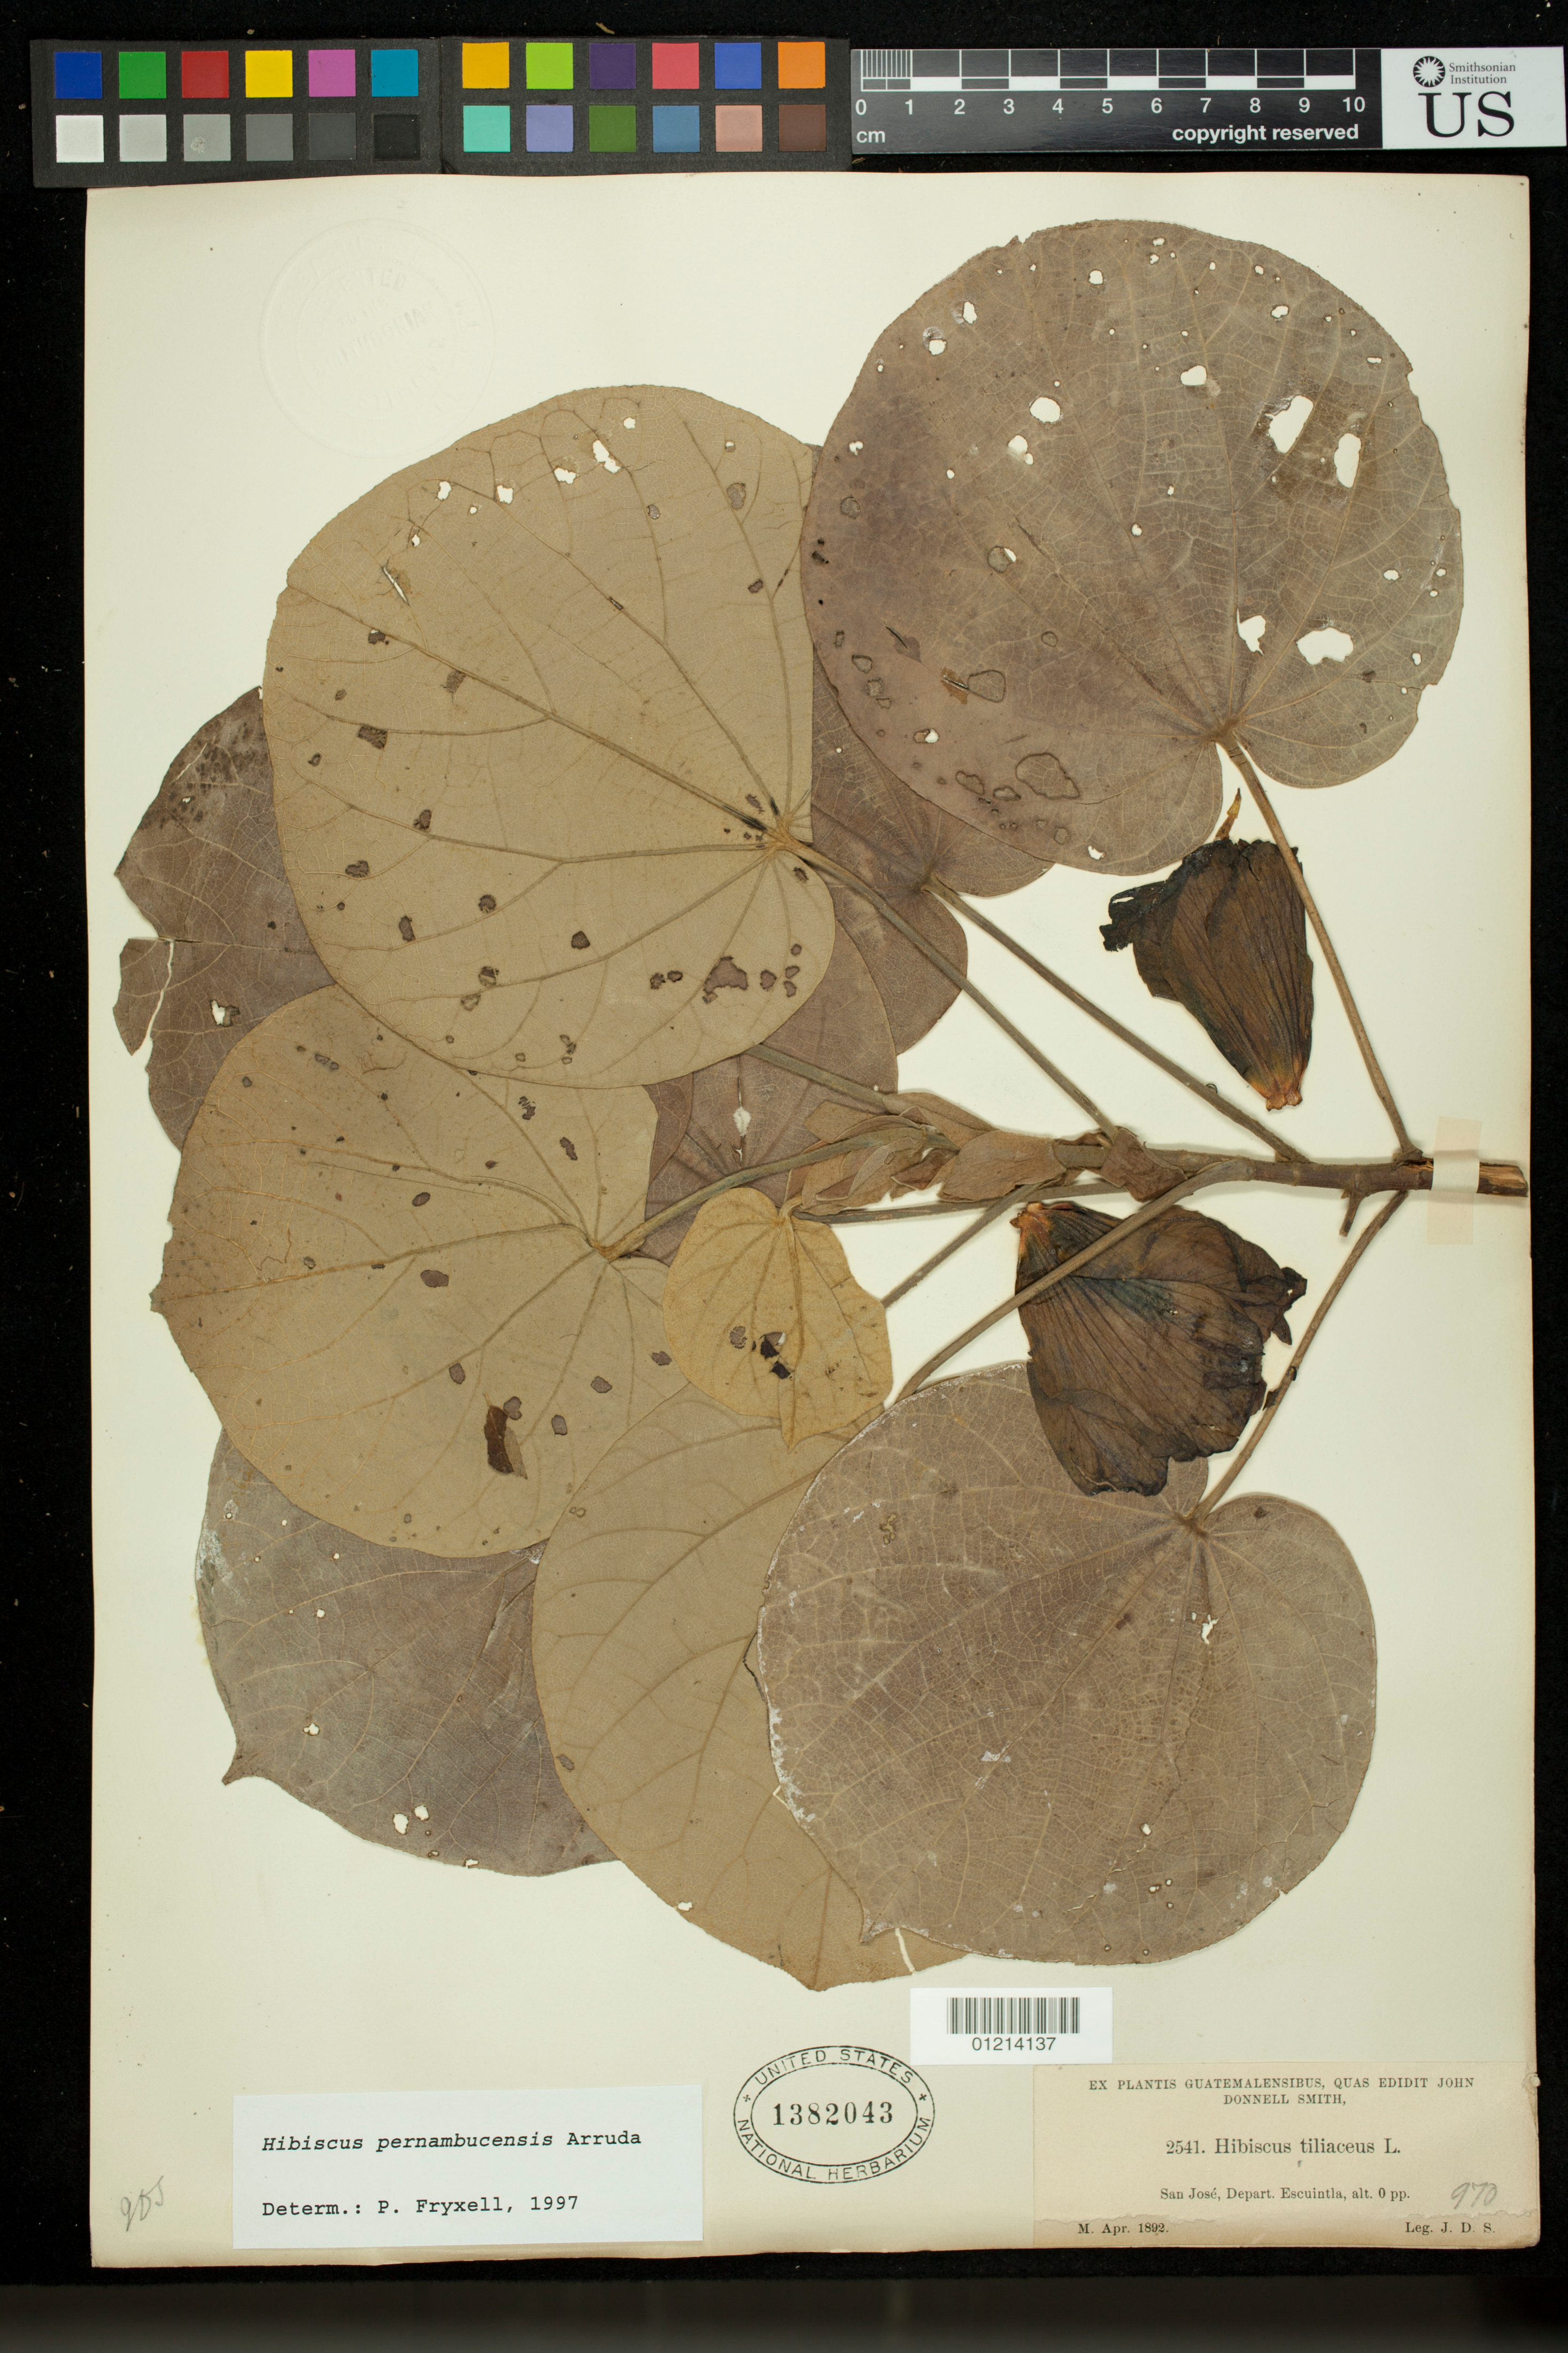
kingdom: Plantae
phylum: Tracheophyta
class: Magnoliopsida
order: Malvales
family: Malvaceae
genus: Talipariti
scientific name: Talipariti tiliaceum var. pernambucense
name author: (Arruda) Fryxell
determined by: Dorr, Laurence J., Curator (BOT), Smithsonian Institution - National Museum of Natural History (UNITED STATES)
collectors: J. Donnell Smith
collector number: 2541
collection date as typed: Apr 1892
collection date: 1892-04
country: Guatemala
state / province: Escuintla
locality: San José, Depart. Escuintla.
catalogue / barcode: US 1382043